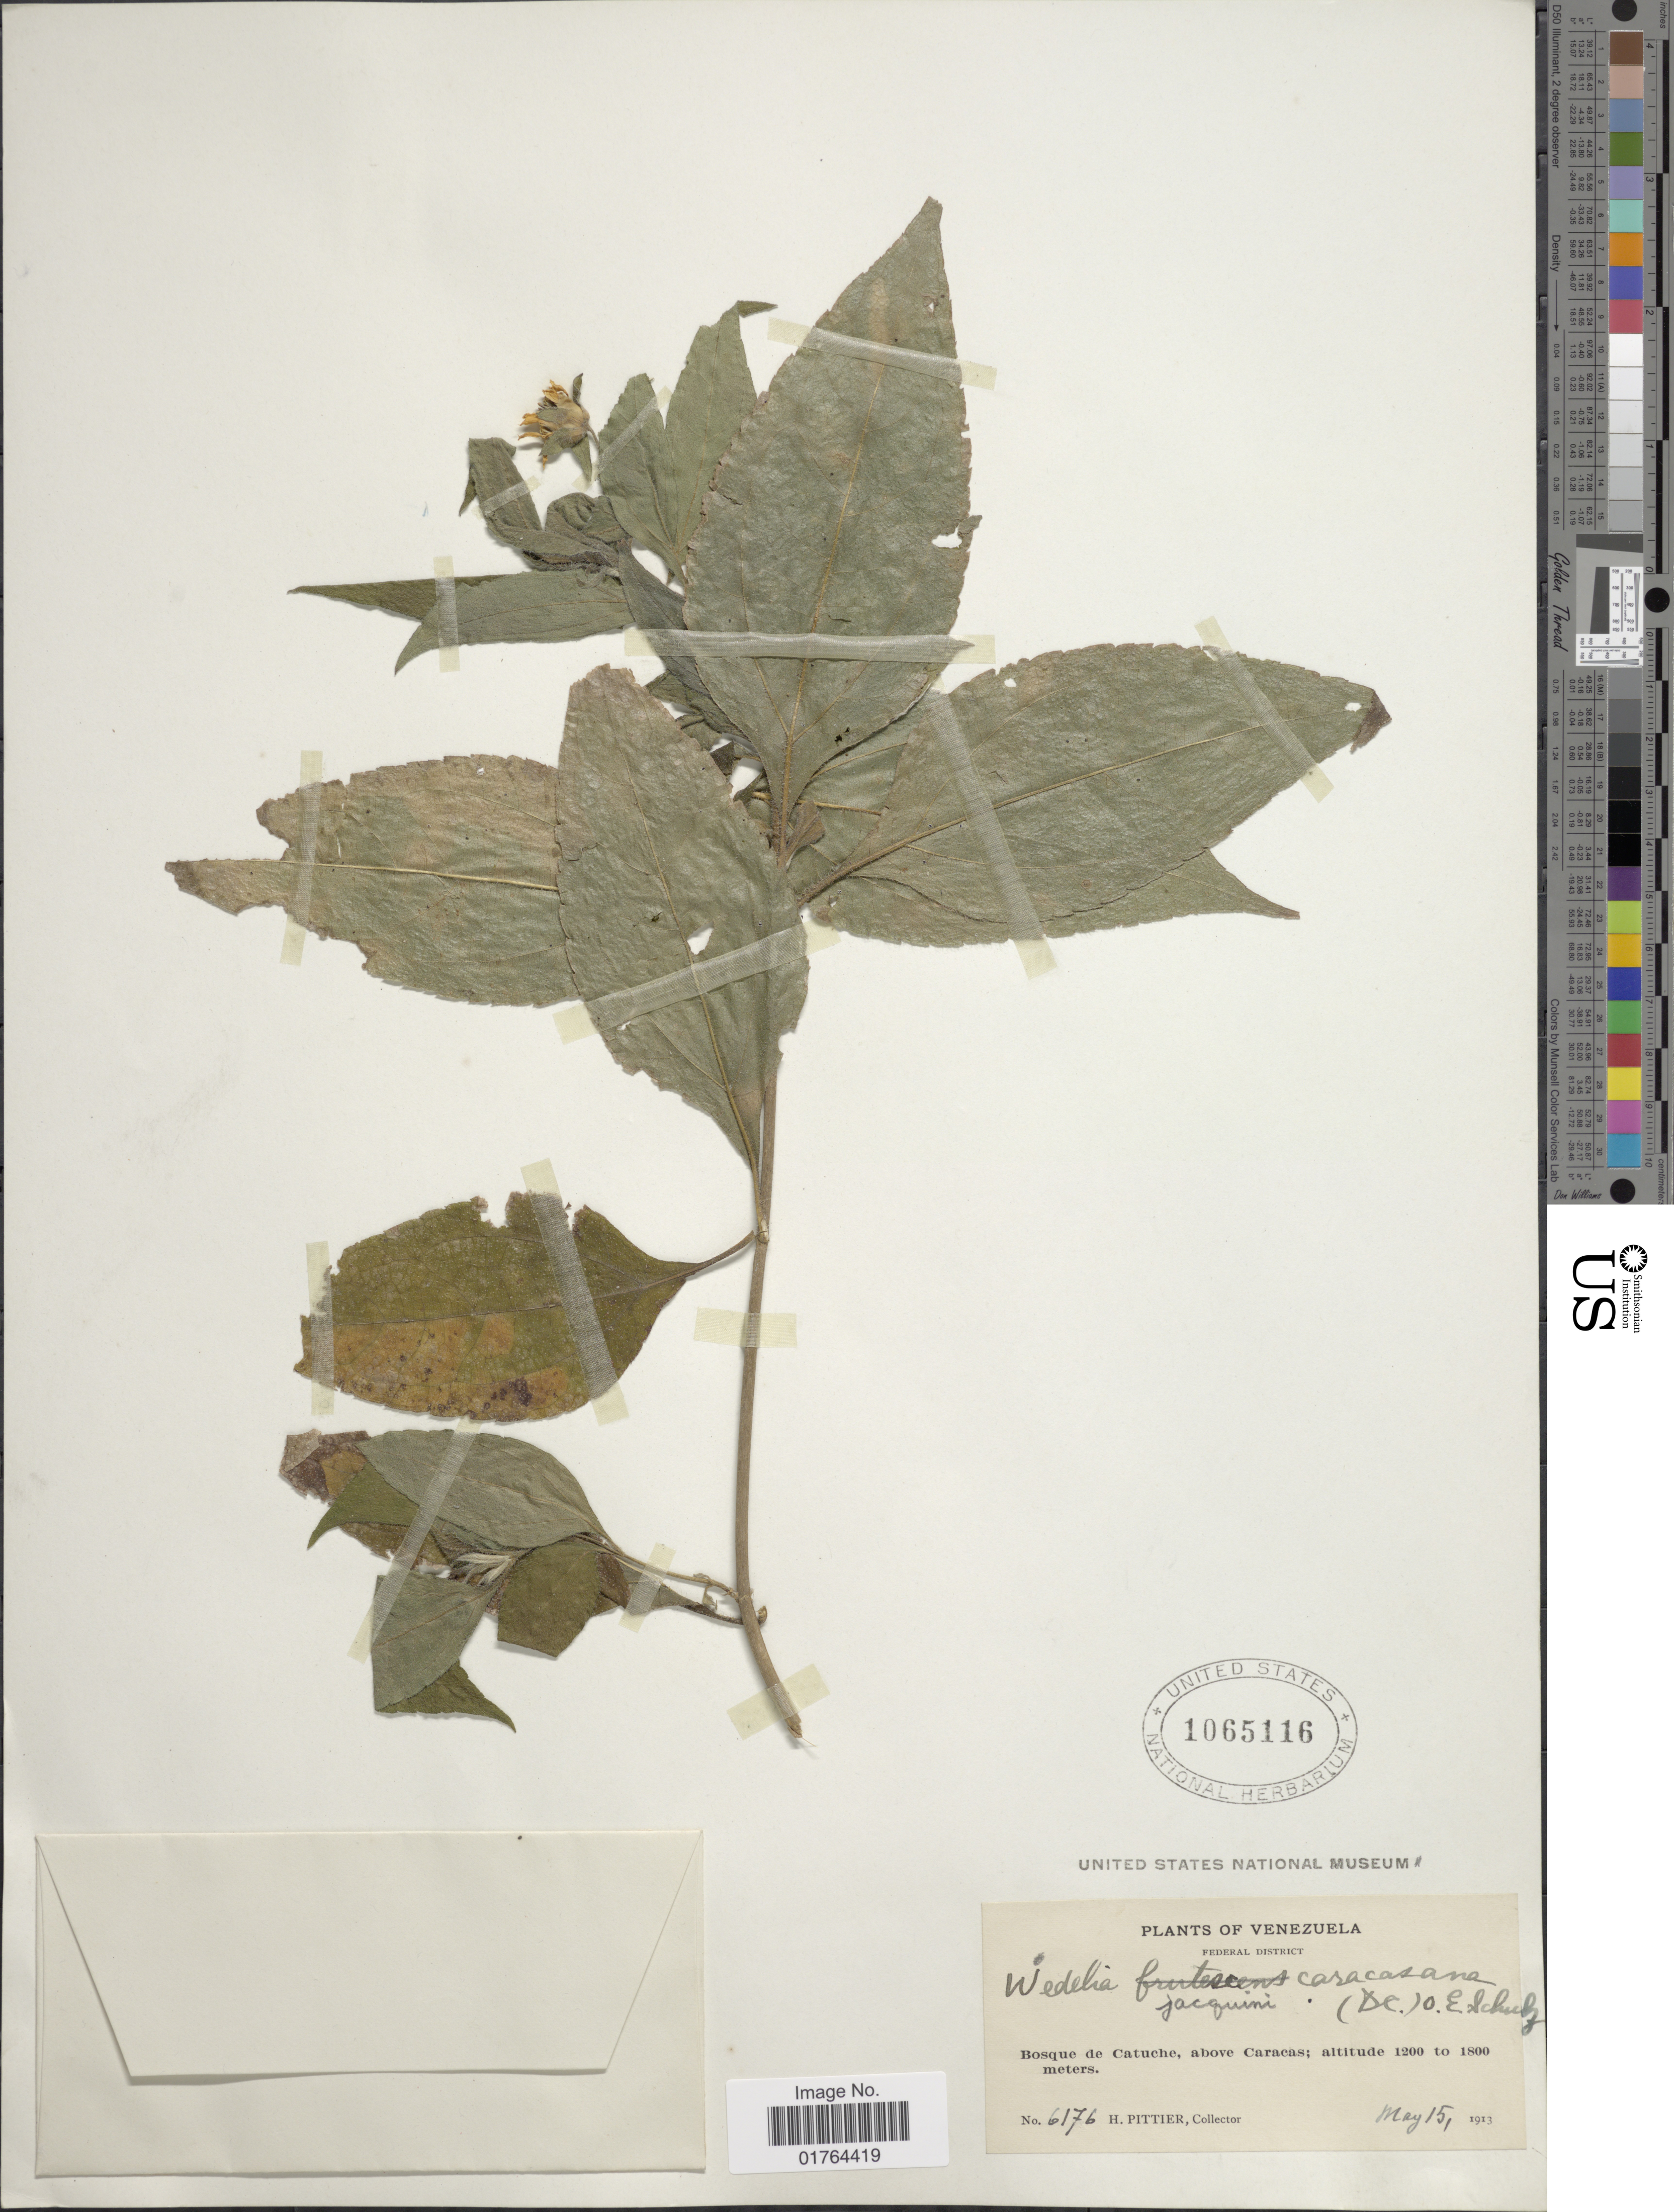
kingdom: Plantae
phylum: Tracheophyta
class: Magnoliopsida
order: Asterales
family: Asteraceae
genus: Wedelia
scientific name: Wedelia calycina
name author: Rich.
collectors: H. F. Pittier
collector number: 6176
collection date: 1913-05-15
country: Venezuela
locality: Federal District, Bosque de Catuche, above Caracas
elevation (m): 1200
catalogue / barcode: US 1065116